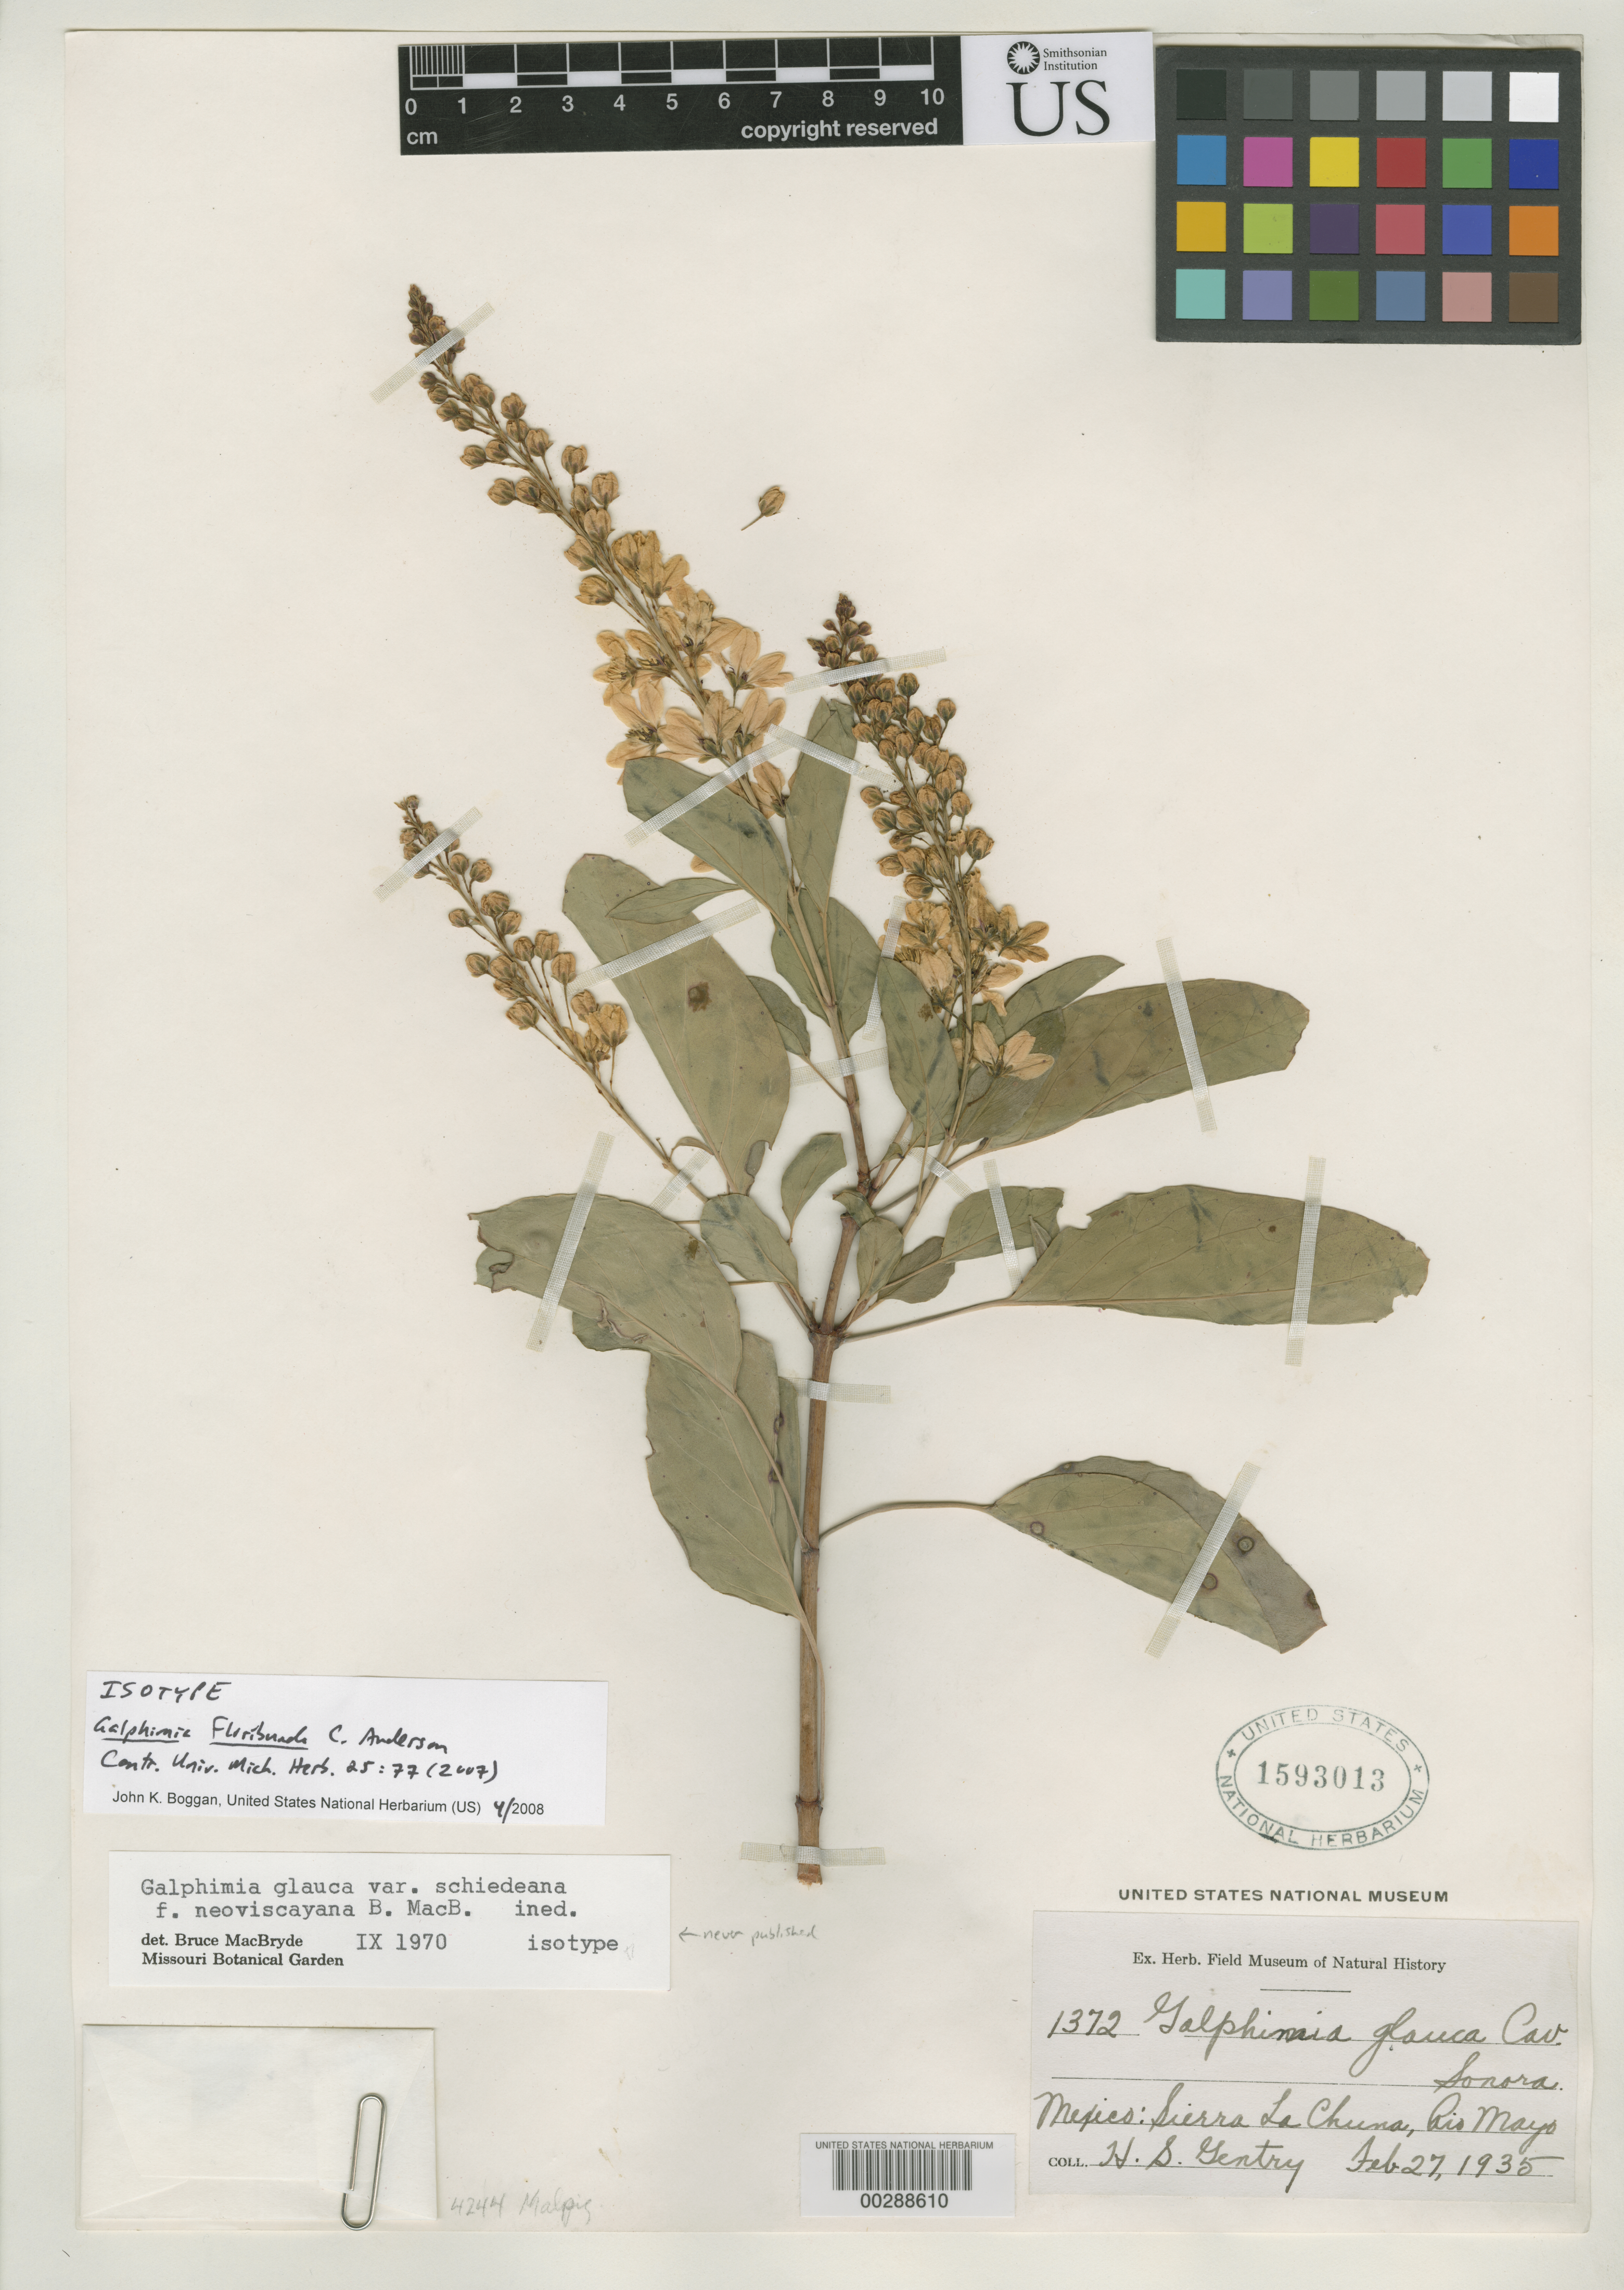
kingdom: Plantae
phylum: Tracheophyta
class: Magnoliopsida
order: Malpighiales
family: Malpighiaceae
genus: Galphimia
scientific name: Galphimia floribunda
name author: C. Anderson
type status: Isotype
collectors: H. S. Gentry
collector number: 1372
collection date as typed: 27 Feb 1935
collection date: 1935-02-27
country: Mexico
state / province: Sonora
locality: Sierra La Chuna, Rio Mayo.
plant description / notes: Previously annotated by B. MacBryde (1970) as isotype of "Galphimia glauca var. schiedeana f. neoviscayana B. MacB.", ined. name never published.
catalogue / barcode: US 1593013